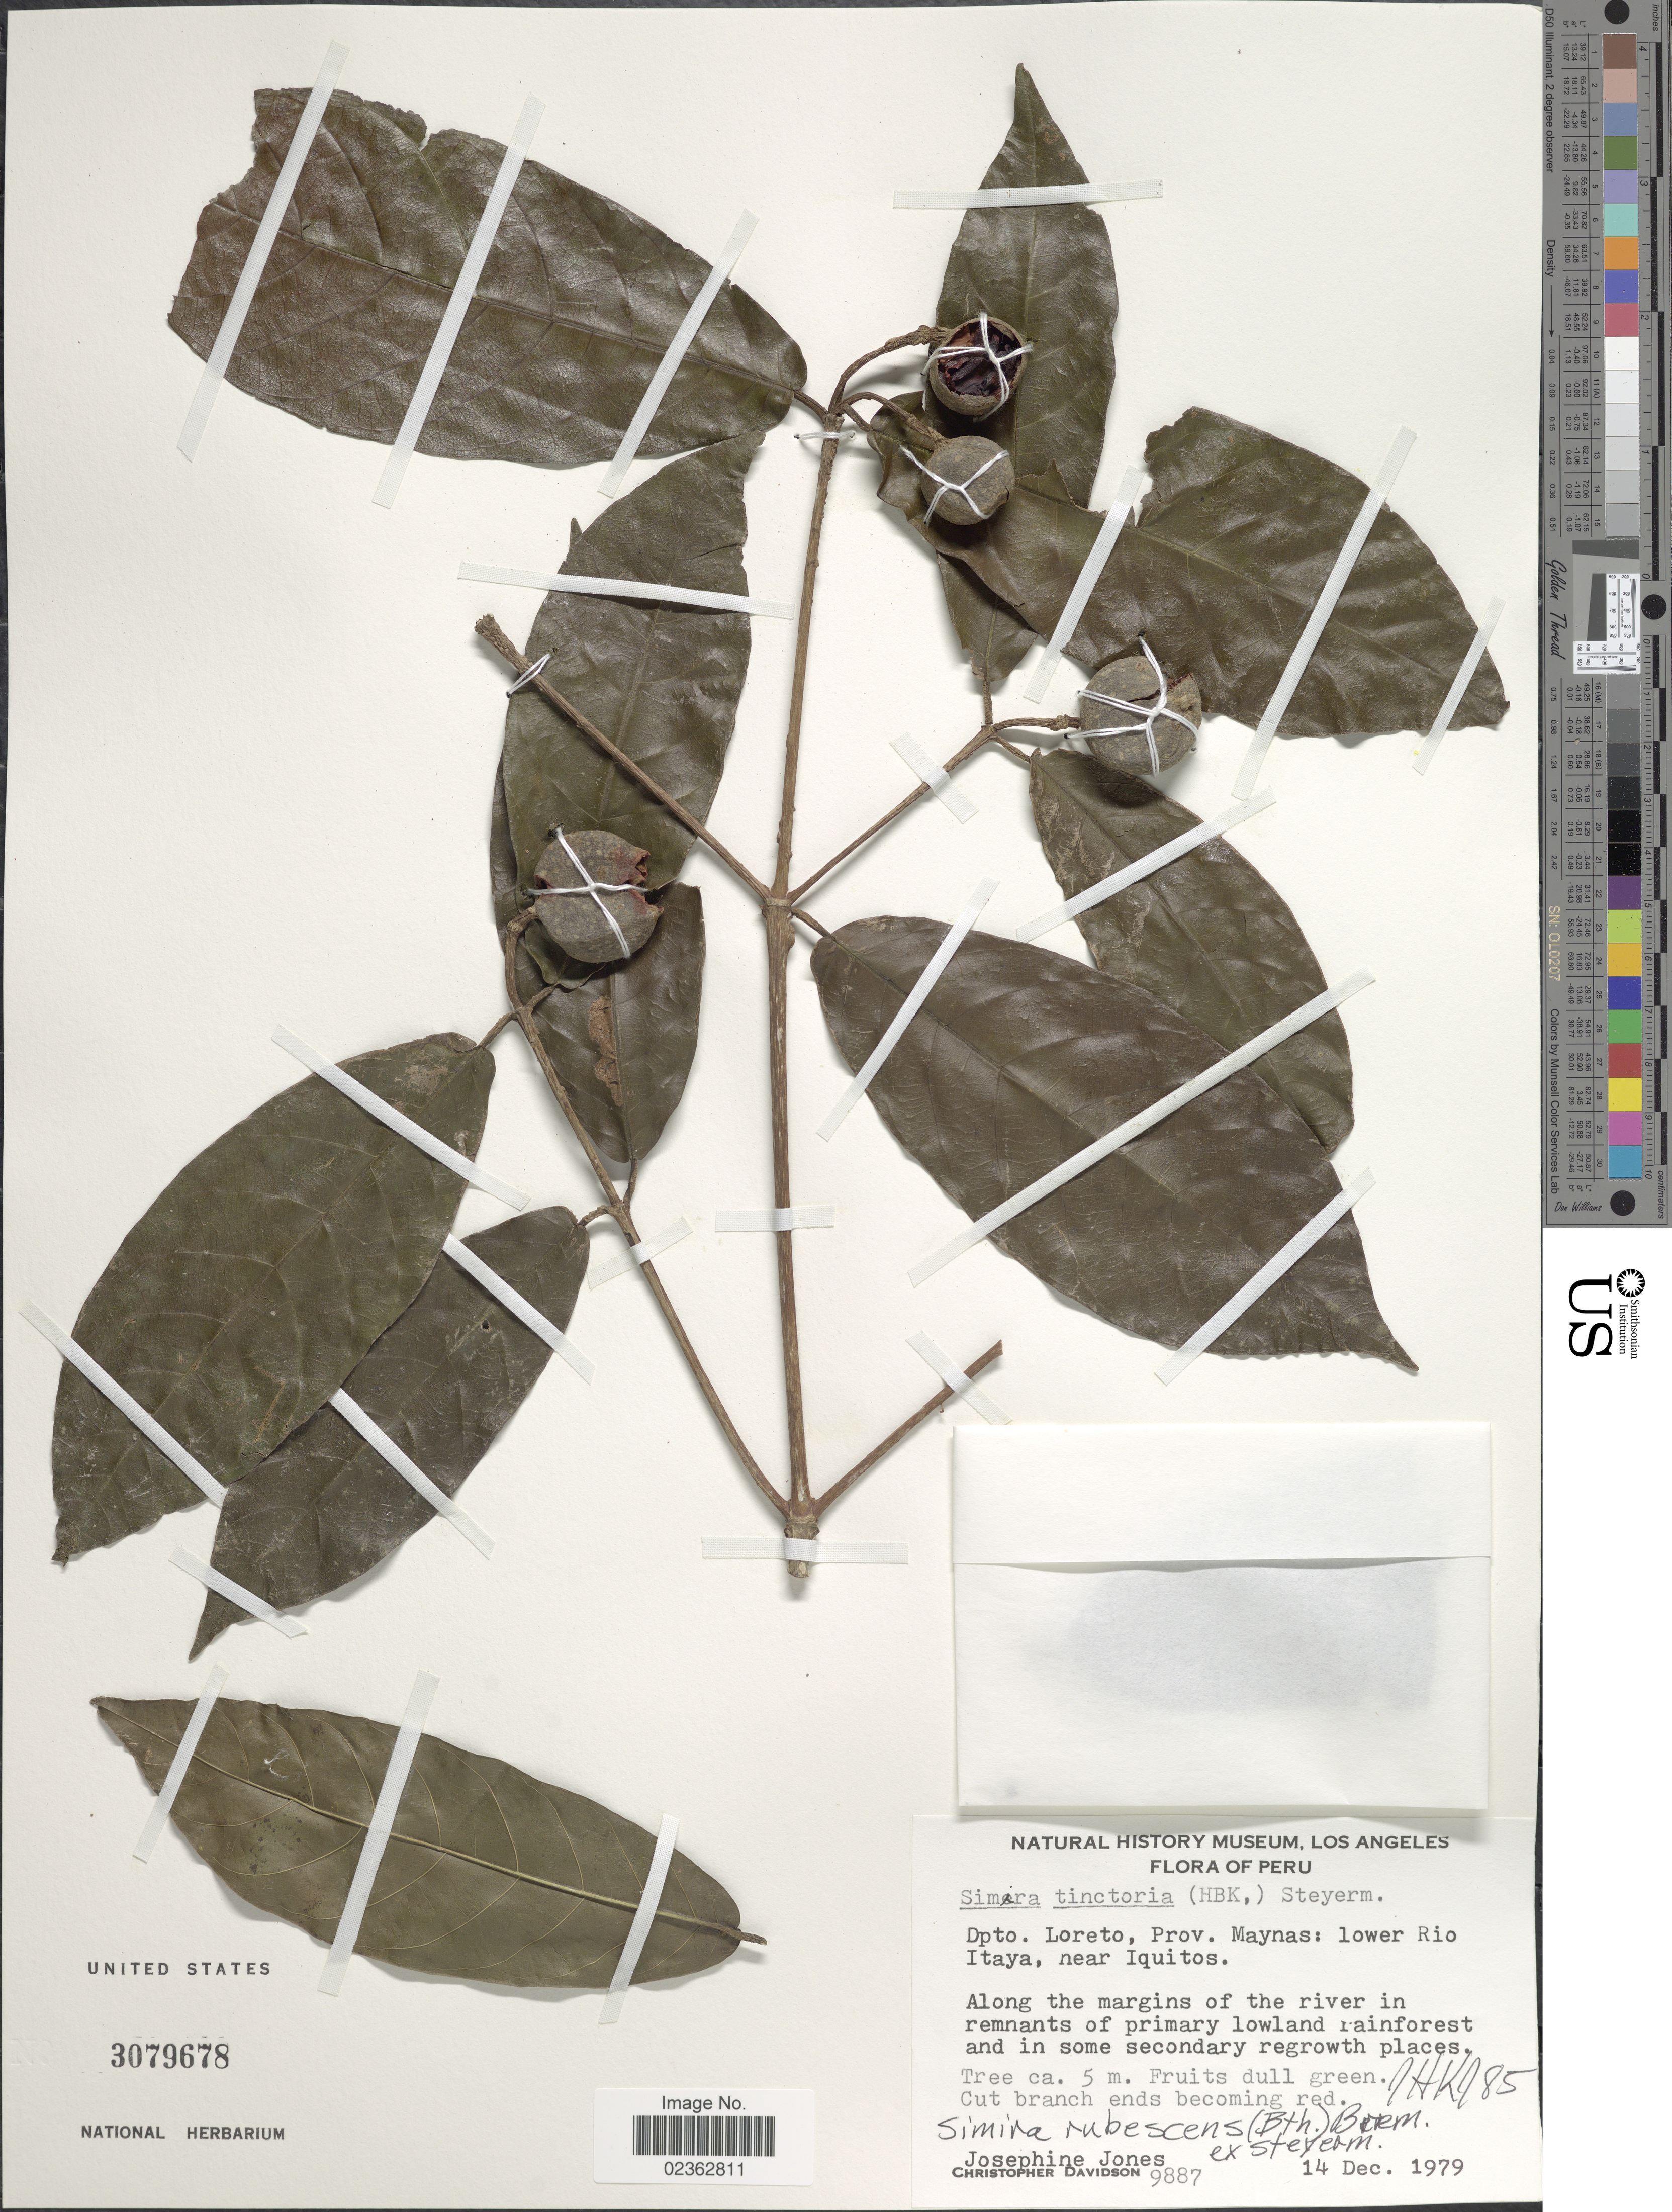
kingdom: Plantae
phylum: Tracheophyta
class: Magnoliopsida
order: Gentianales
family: Rubiaceae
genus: Simira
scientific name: Simira rubescens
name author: (Benth.) Bremek. ex Steyerm.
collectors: J. Jones & C. Davidson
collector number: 9887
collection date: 1979-12-14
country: Peru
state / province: Loreto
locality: Prov. Maynas: lower Rio Itaya, near Iquitos, along the margins of the river in remnants of primary lowland rainforest and in some secondary regrowth places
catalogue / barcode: US 3079678